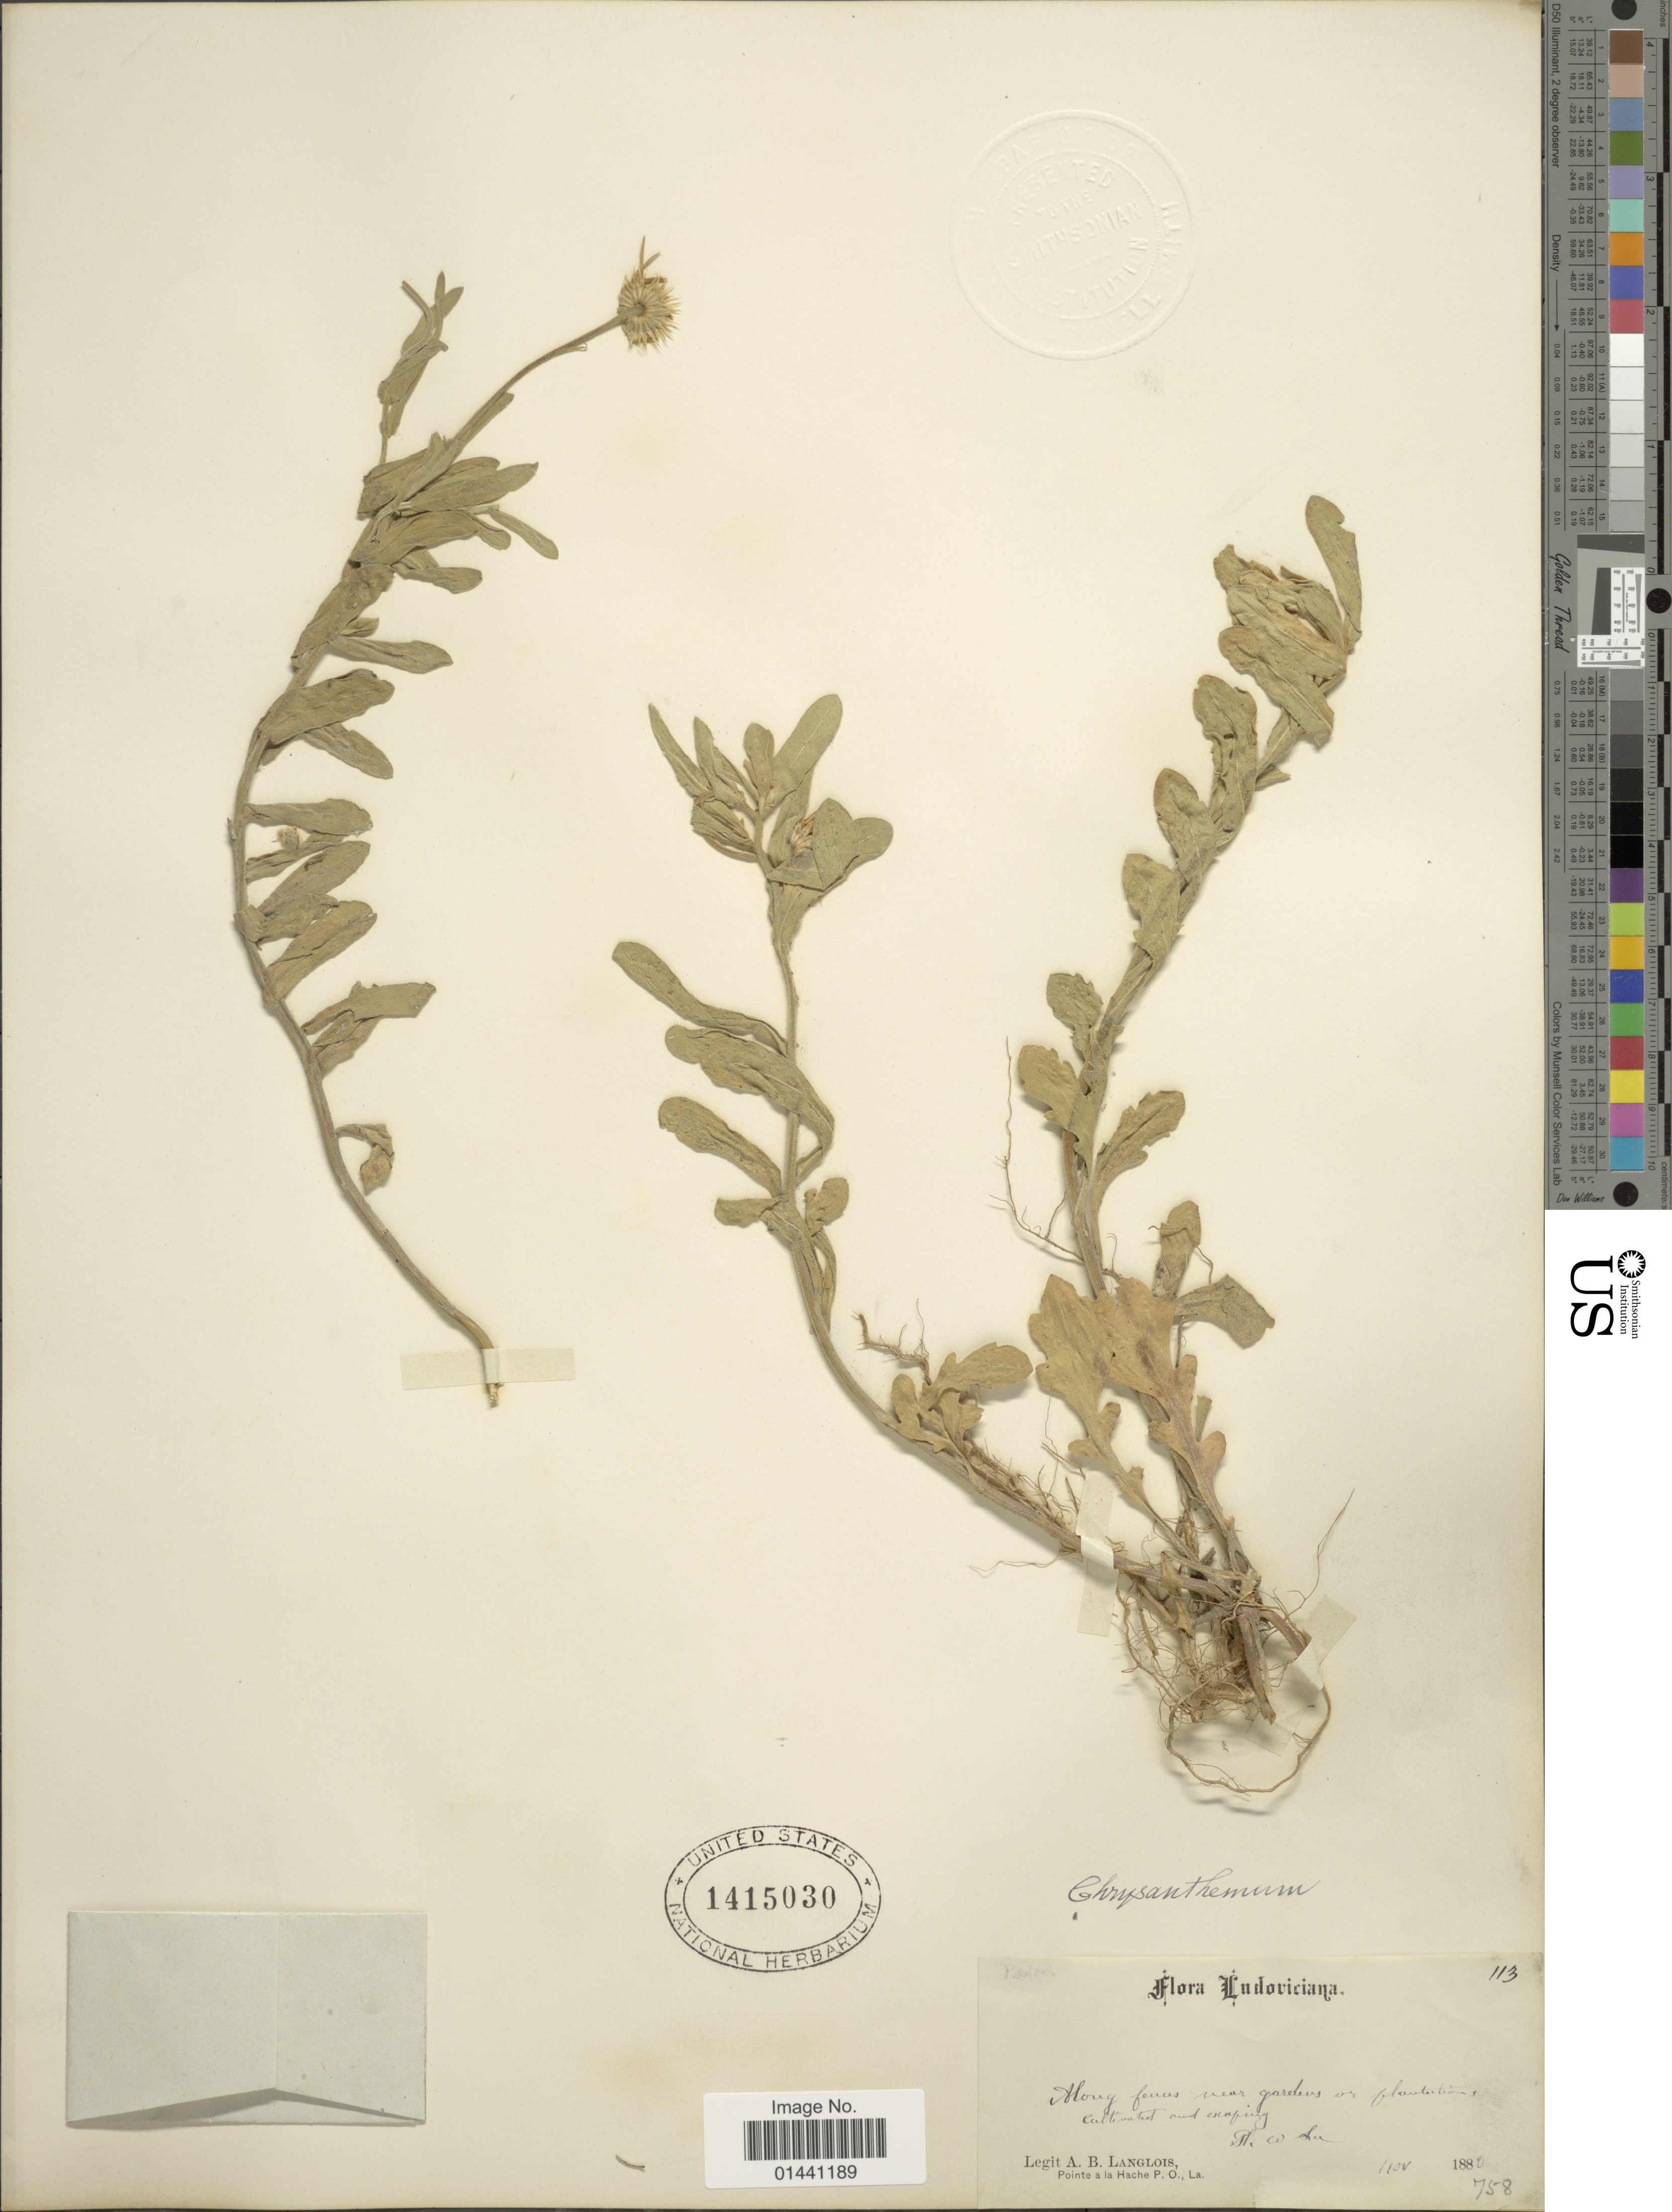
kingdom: Plantae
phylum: Tracheophyta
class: Magnoliopsida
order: Asterales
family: Asteraceae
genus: Erigeron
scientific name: Erigeron sp.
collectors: A. Langlois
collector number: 113/758*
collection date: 1880-11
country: United States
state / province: Louisiana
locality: Pl. w La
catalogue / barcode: US 1415030